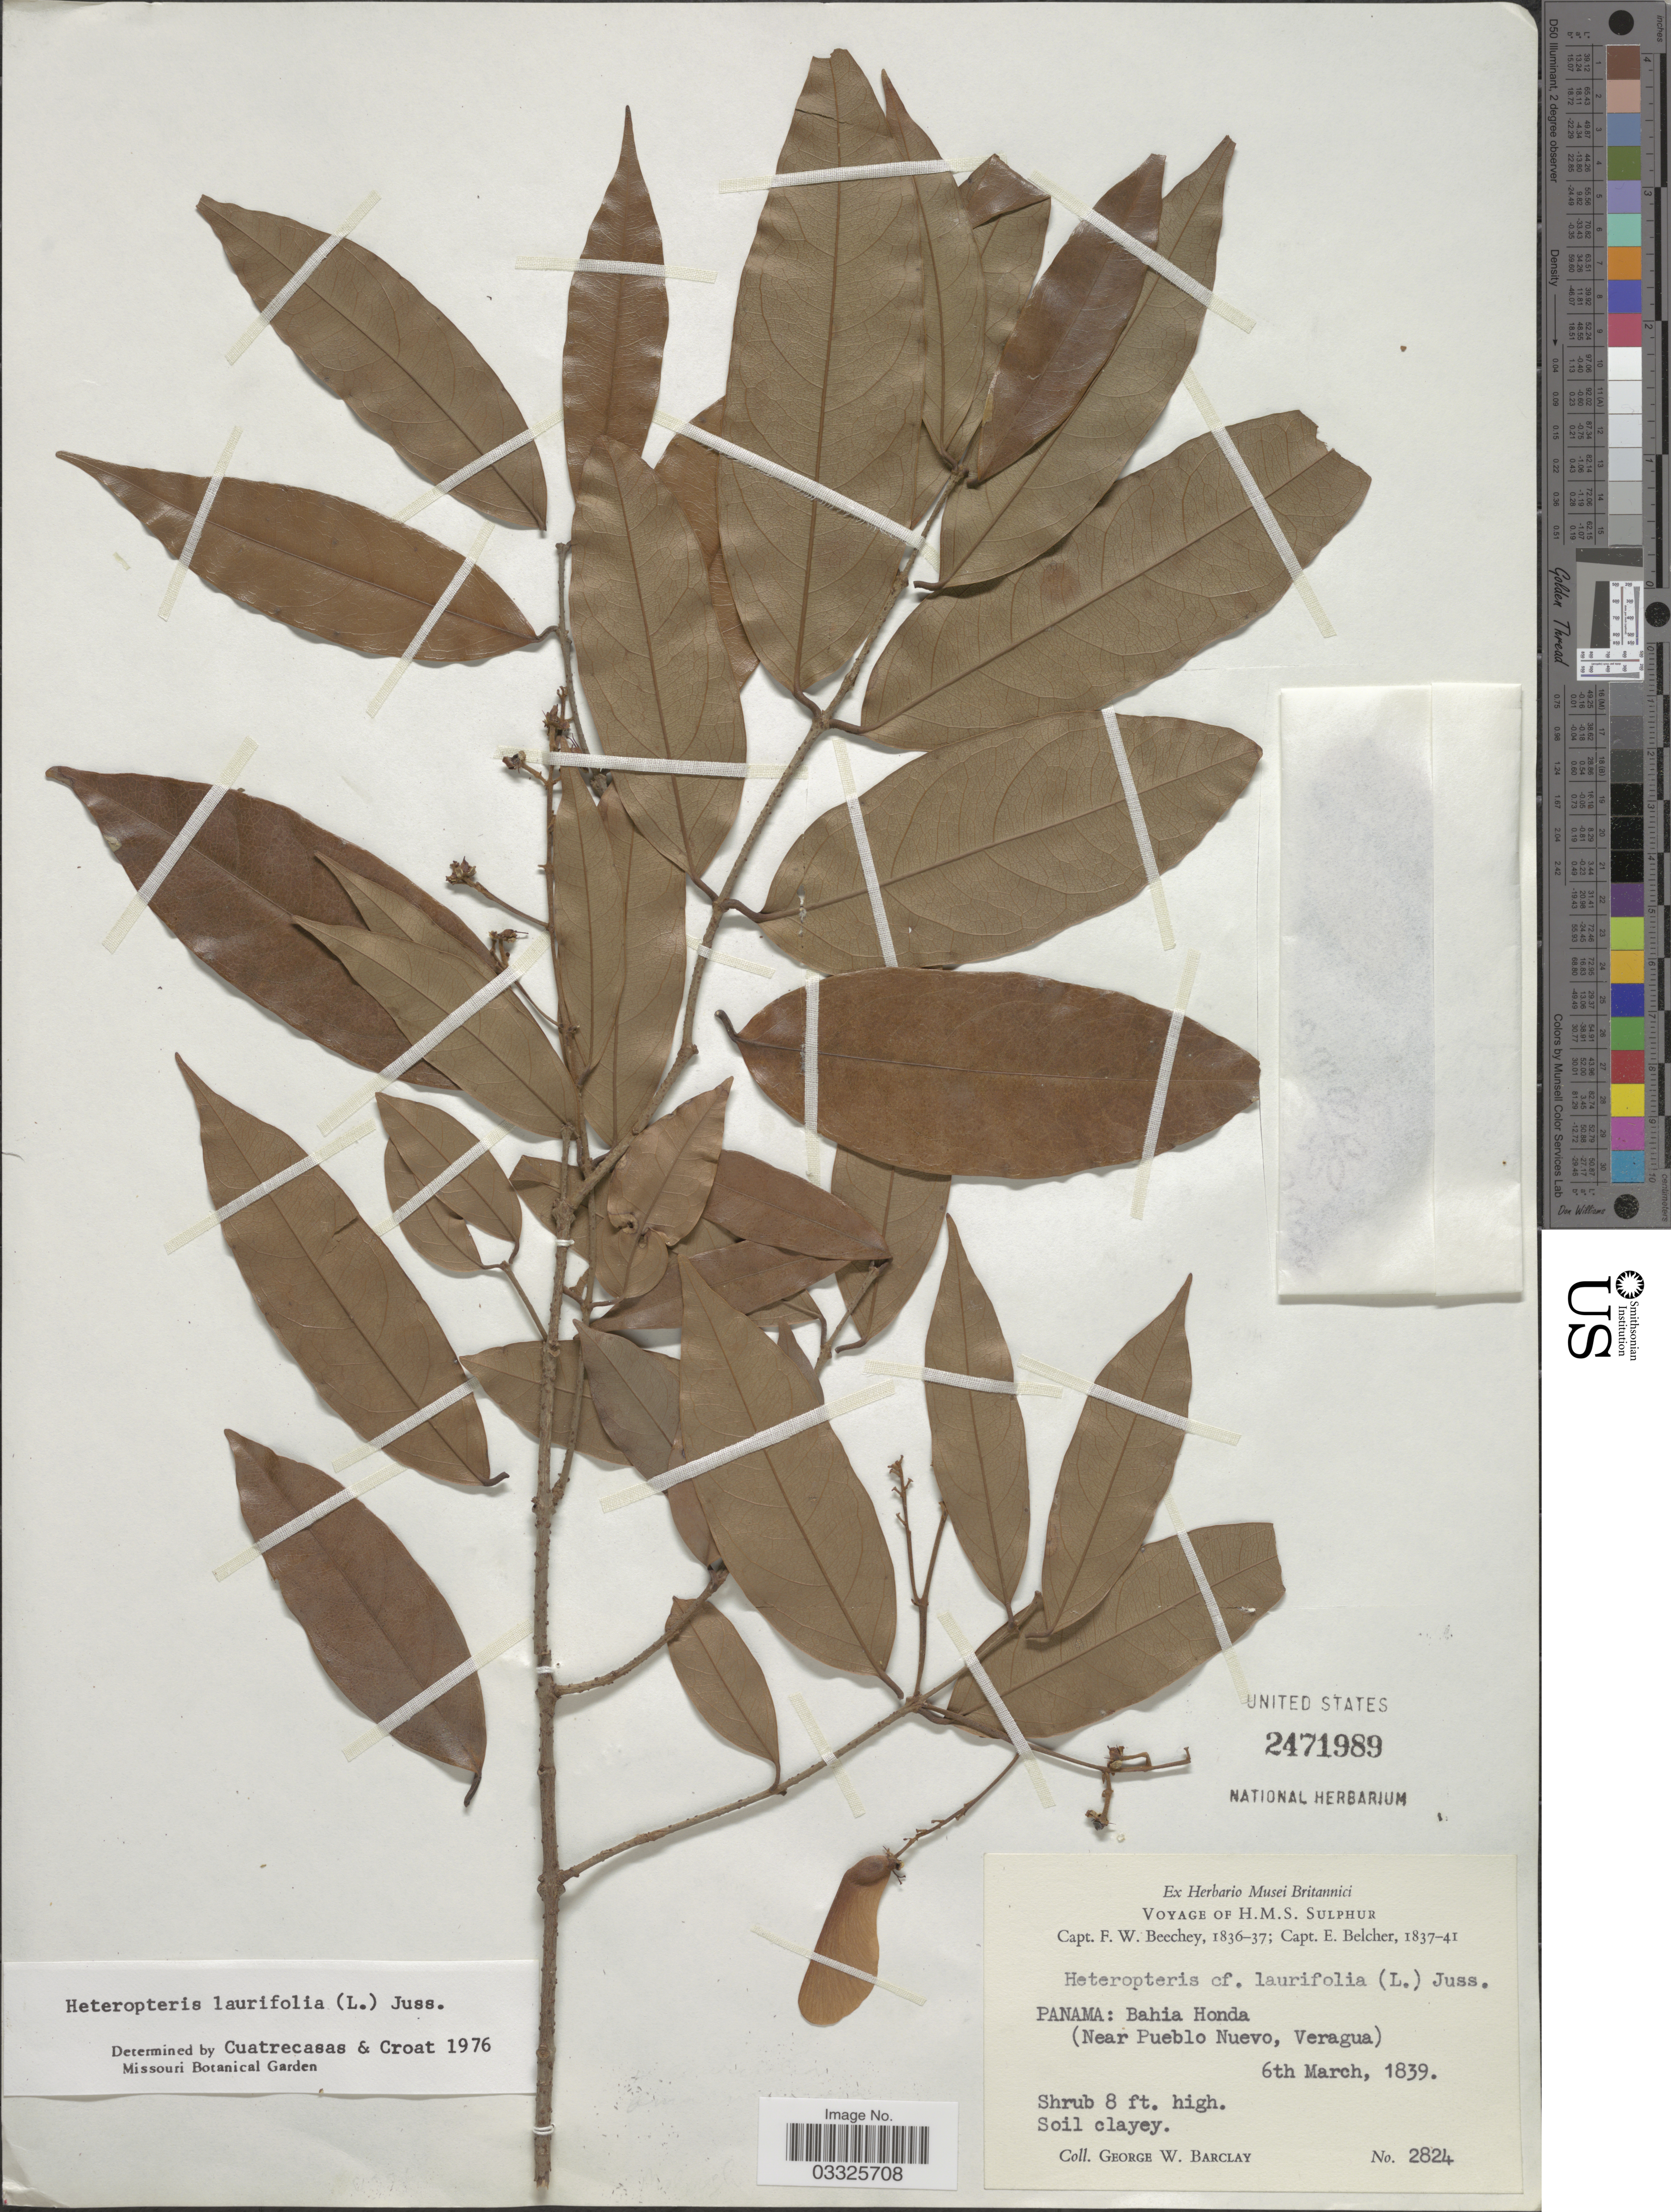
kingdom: Plantae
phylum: Tracheophyta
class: Magnoliopsida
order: Malpighiales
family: Malpighiaceae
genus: Heteropterys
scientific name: Heteropterys laurifolia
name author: (L.) A. Juss.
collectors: G. W. Barclay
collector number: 2824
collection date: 1839-03-06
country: Panama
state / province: Veraguas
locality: Bahia Honda ( Near Pueblo Nuevo, Veragua).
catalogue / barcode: US 2471989